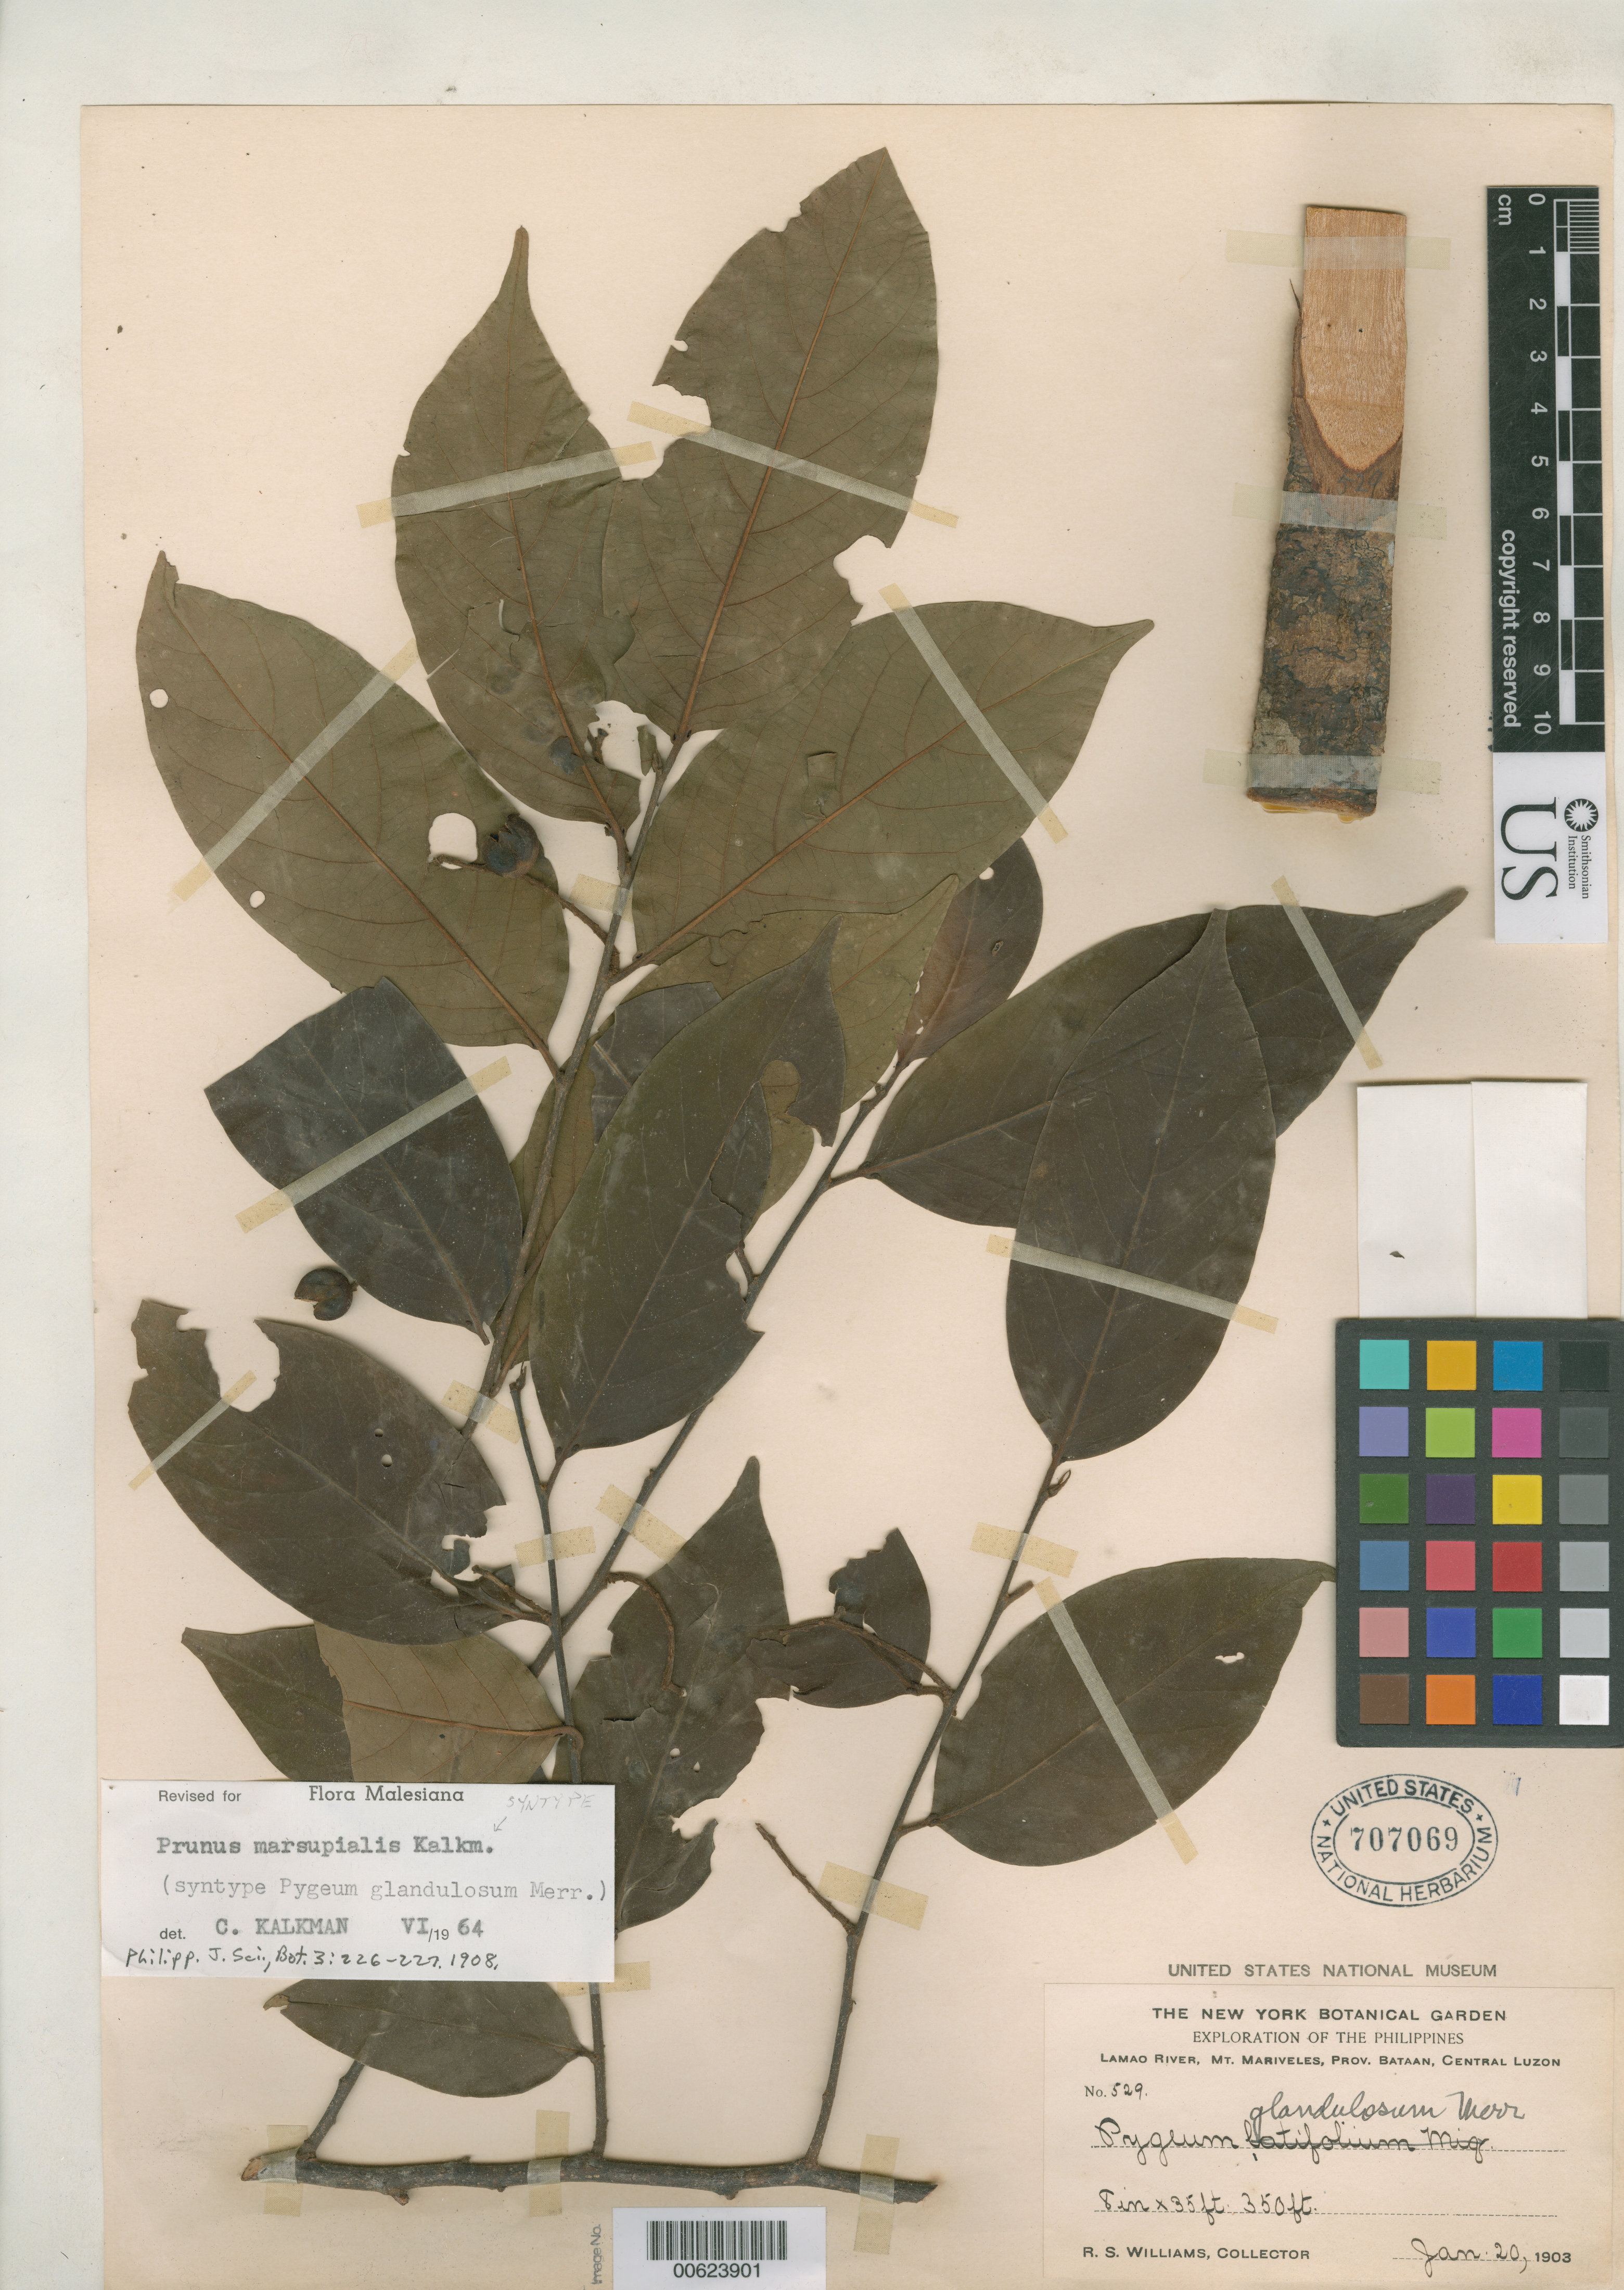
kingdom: Plantae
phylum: Tracheophyta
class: Magnoliopsida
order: Rosales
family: Rosaceae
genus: Pygeum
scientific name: Pygeum glandulosum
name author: Merr.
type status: Syntype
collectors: R. S. Williams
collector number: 529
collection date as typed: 20 Jan 1903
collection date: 1903-01-20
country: Philippines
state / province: Central Luzon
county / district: Bataan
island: Luzon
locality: Lamao River, Mt Mariveles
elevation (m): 107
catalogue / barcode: US 707069